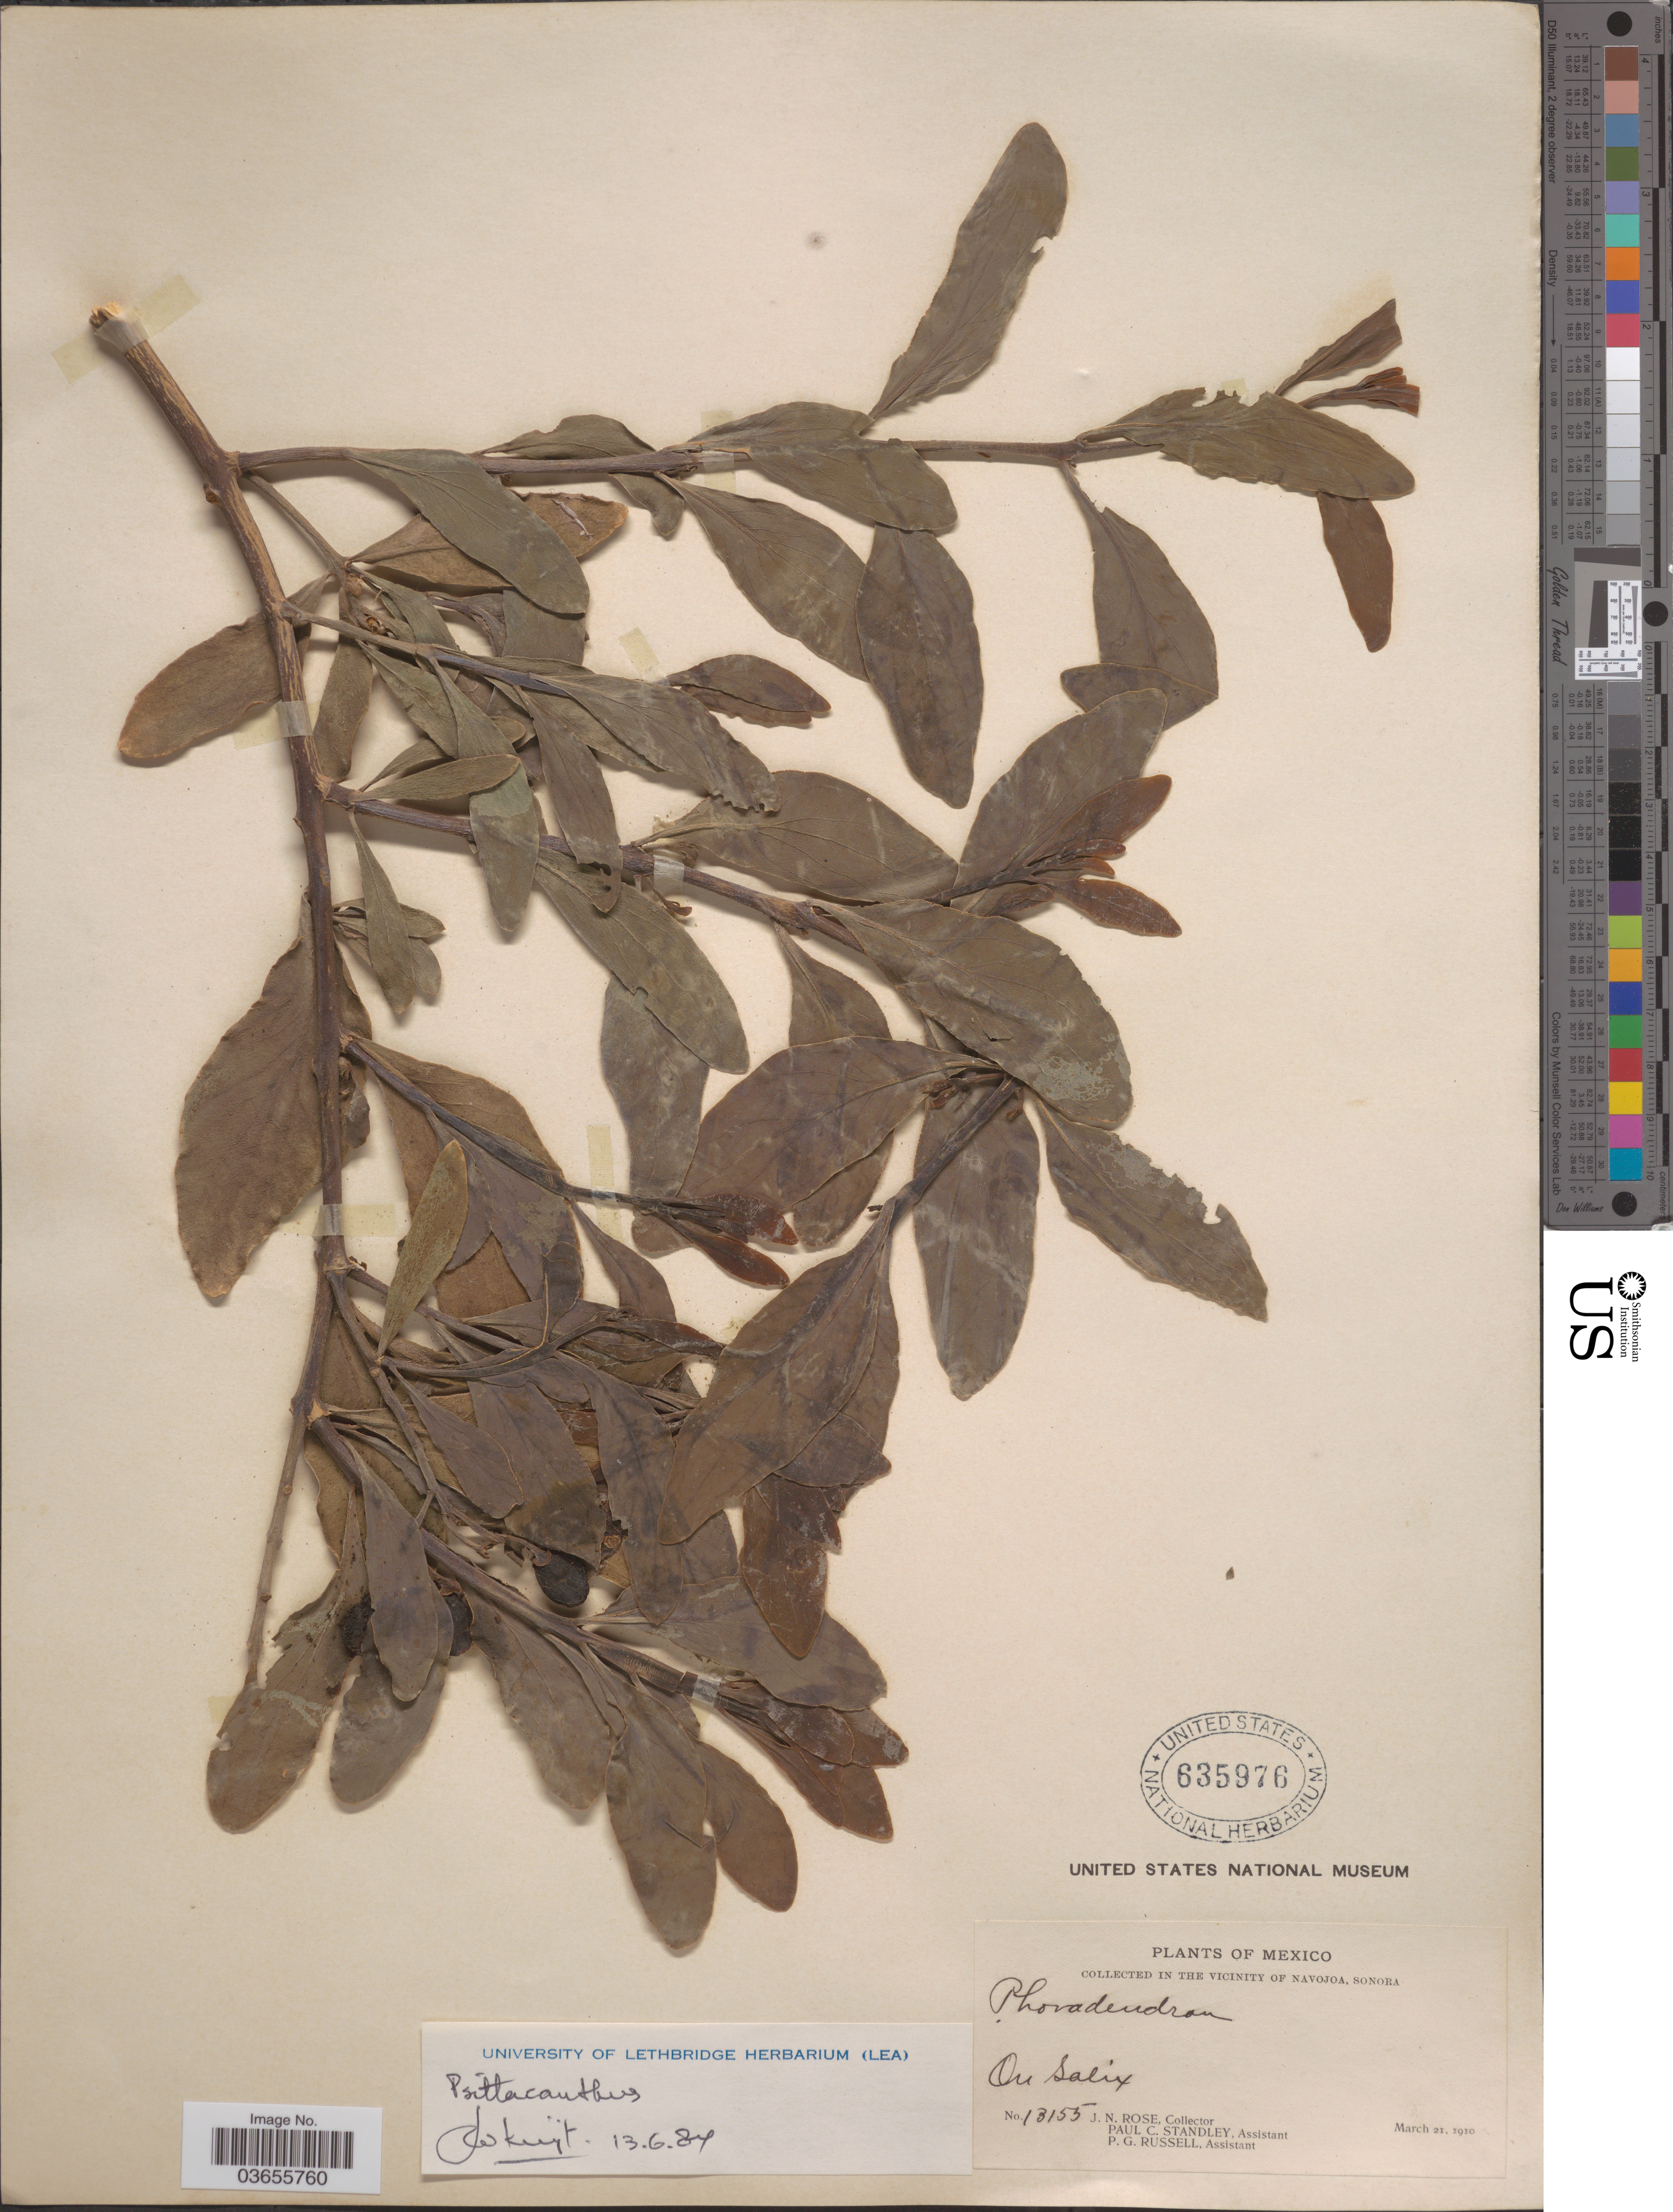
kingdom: Plantae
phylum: Tracheophyta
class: Magnoliopsida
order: Santalales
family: Loranthaceae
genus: Psittacanthus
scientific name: Psittacanthus sp.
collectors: J. N. Rose, P. C. Standley & P. G. Russell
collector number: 13155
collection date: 1910-03-21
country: Mexico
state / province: Sonora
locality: Vicinity of Navoja.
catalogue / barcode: US 635976